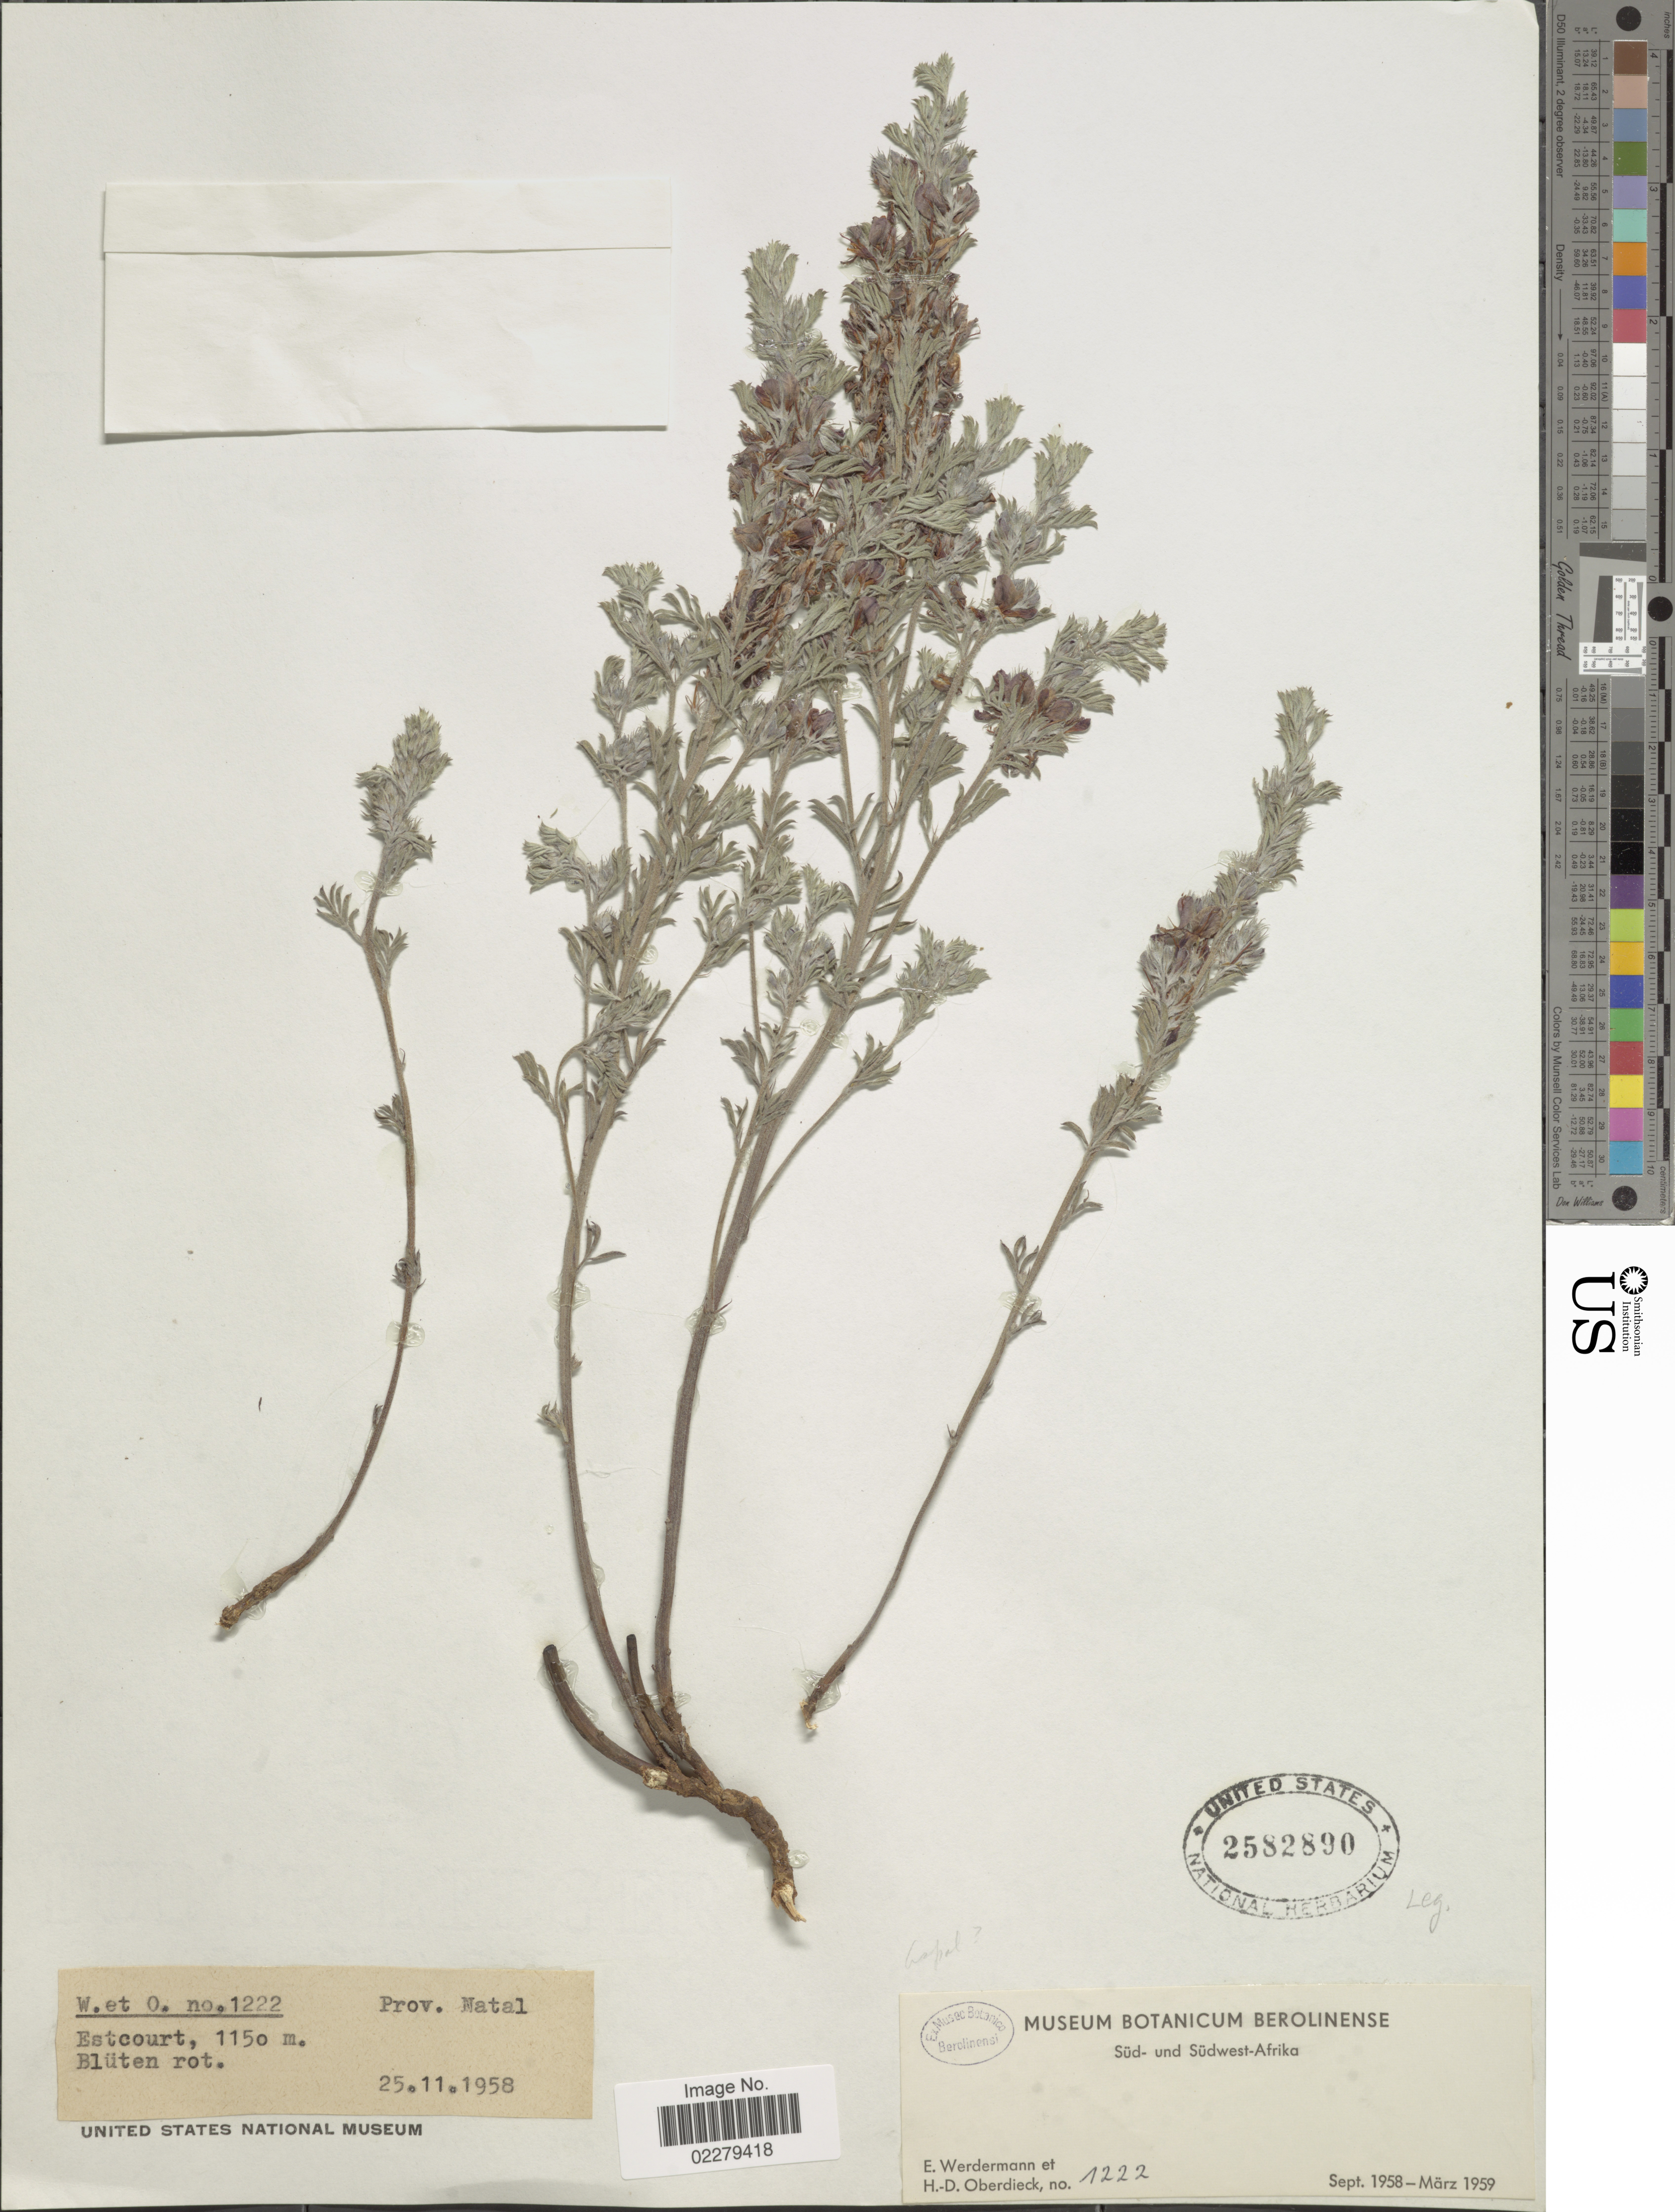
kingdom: Plantae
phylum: Tracheophyta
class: Magnoliopsida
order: Fabales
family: Fabaceae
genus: Aspalathus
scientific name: Aspalathus sp.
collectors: E. Werdermann & H. Oberdieck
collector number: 1222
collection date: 1958-11-25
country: South Africa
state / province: KwaZulu-Natal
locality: Sud- und Sudwest- Afrika. Prov. Natal. Estcourt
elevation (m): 1150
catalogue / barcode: US 2582890